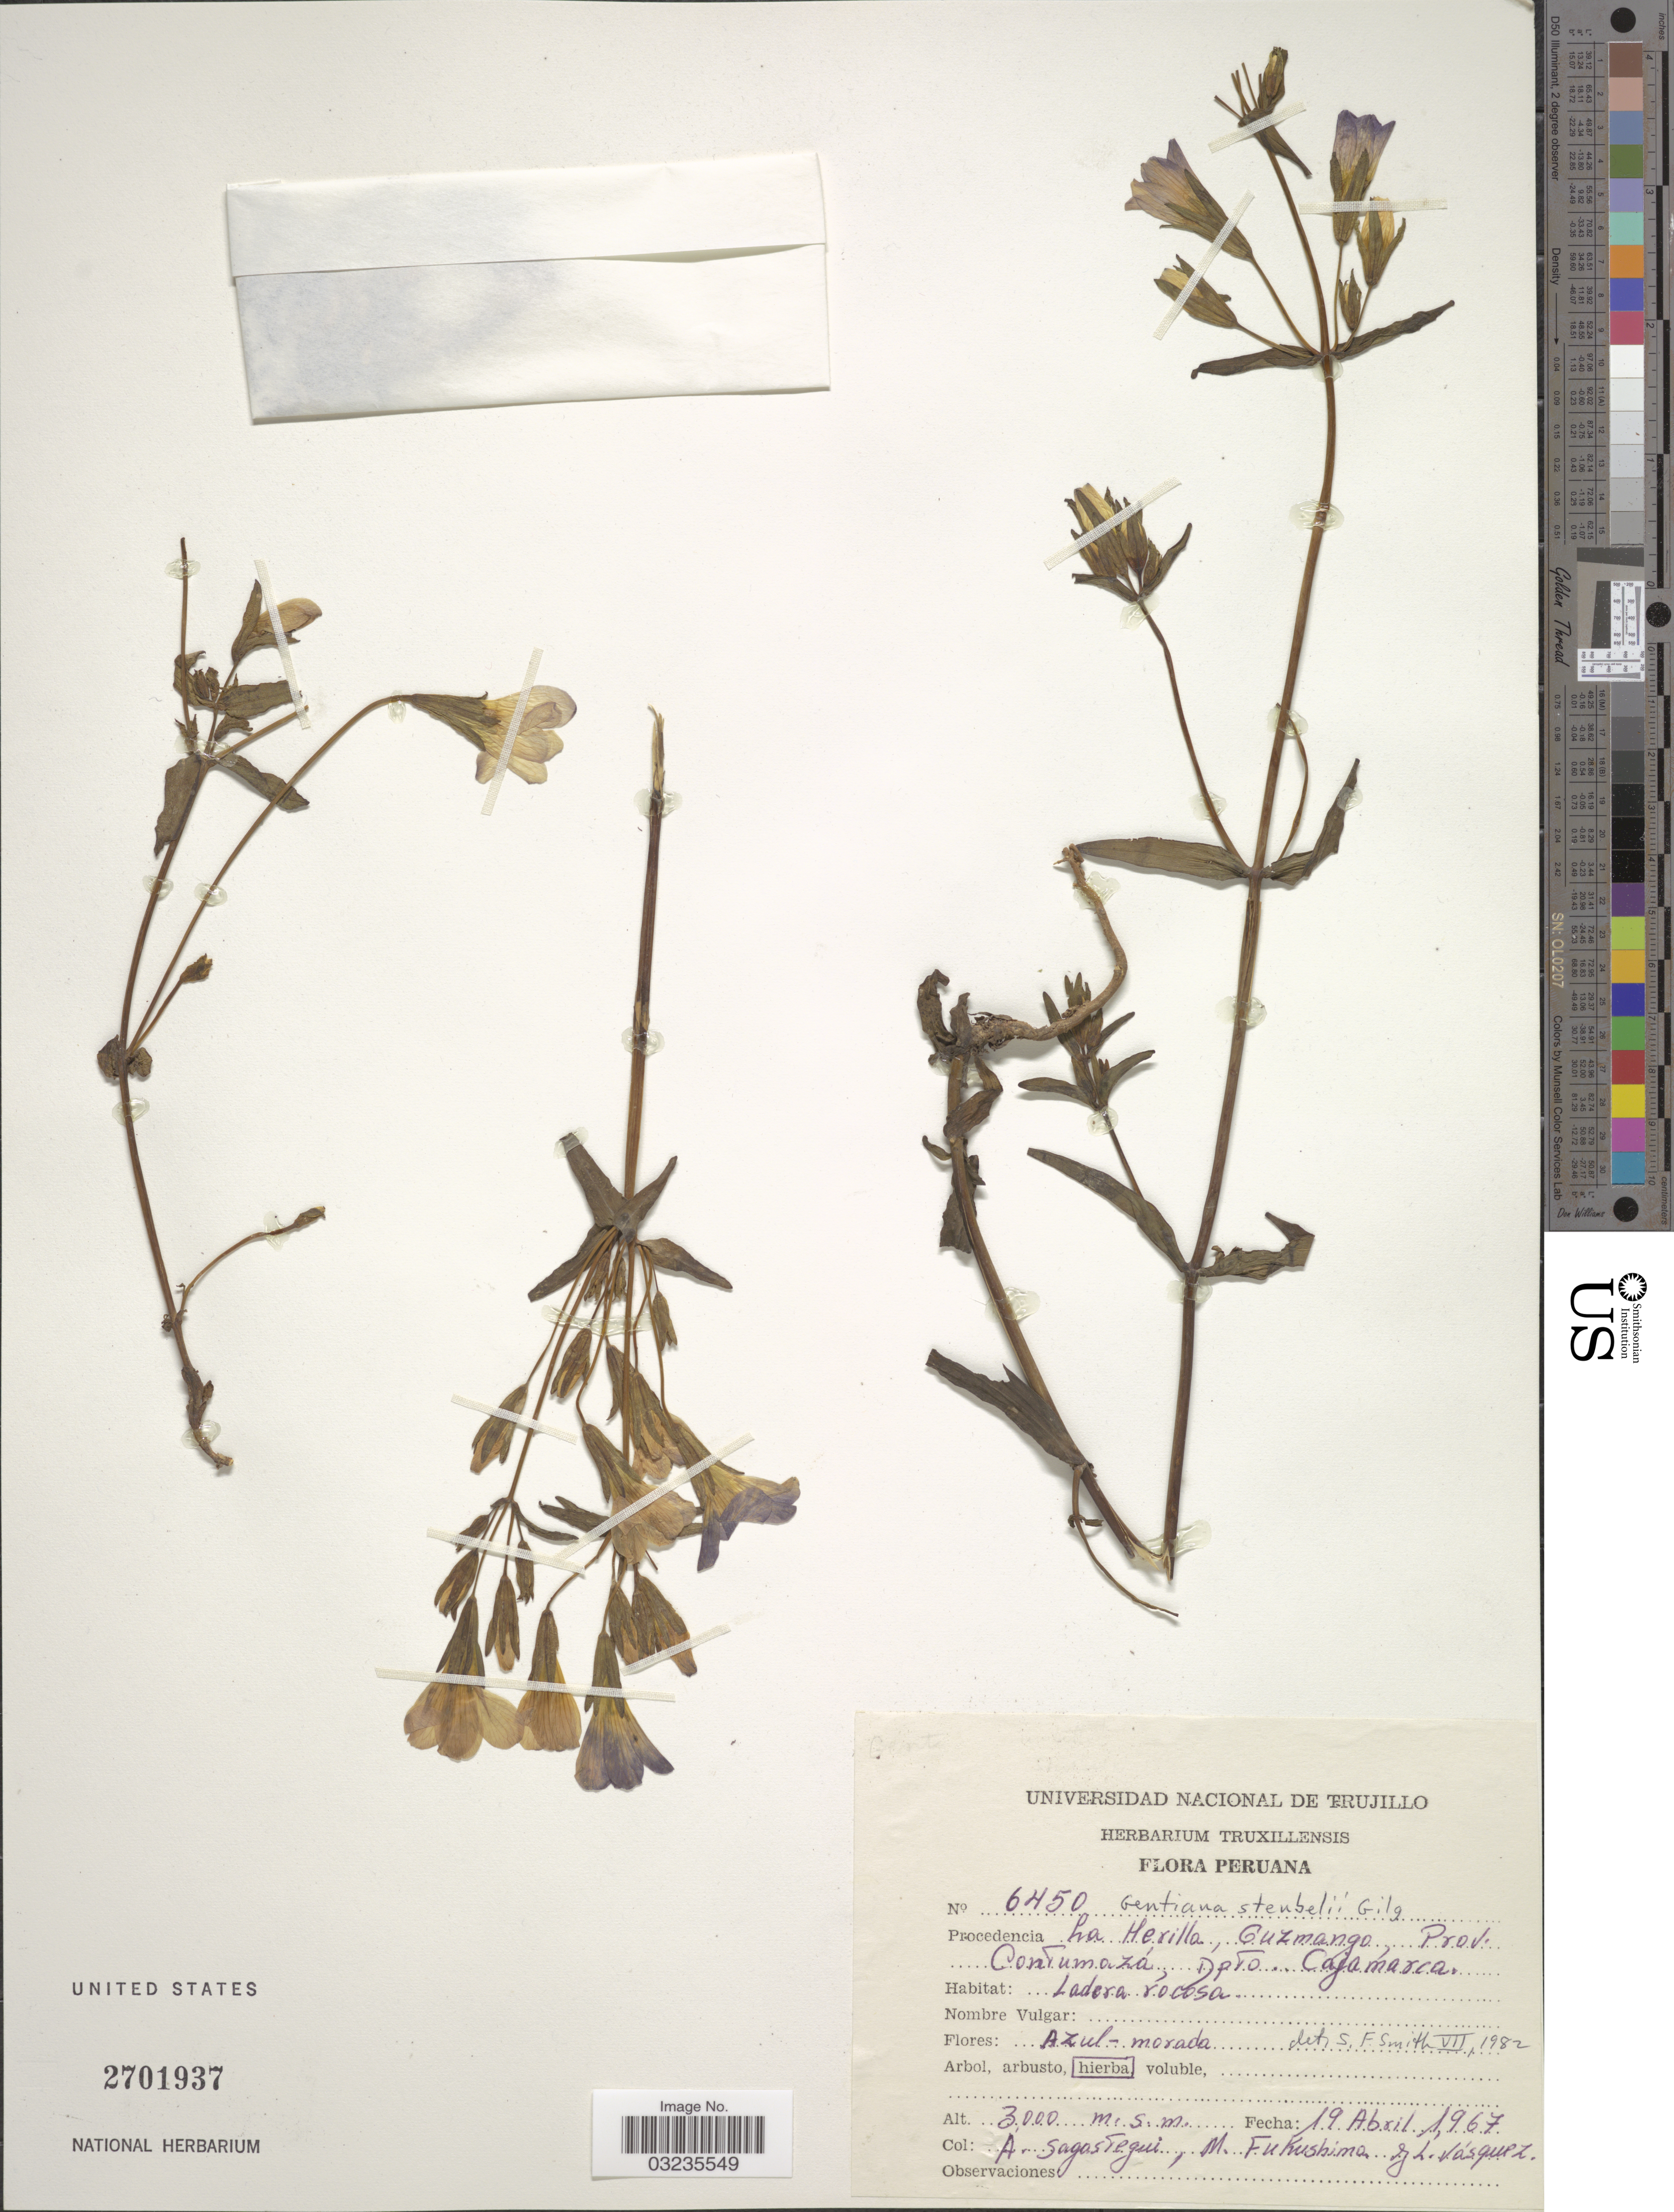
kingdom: Plantae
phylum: Tracheophyta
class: Magnoliopsida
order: Gentianales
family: Gentianaceae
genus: Gentiana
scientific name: Gentiana stuebelii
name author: Gilg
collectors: A. Sagástegui A., M. Fukushima & L. Vasquez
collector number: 6450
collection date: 1967-04-19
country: Peru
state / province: Cajamarca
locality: Procedencia La Herilla, Guzmango, Prov. Contumazá, Dpto. Cajamarca.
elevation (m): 3000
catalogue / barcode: US 2701937